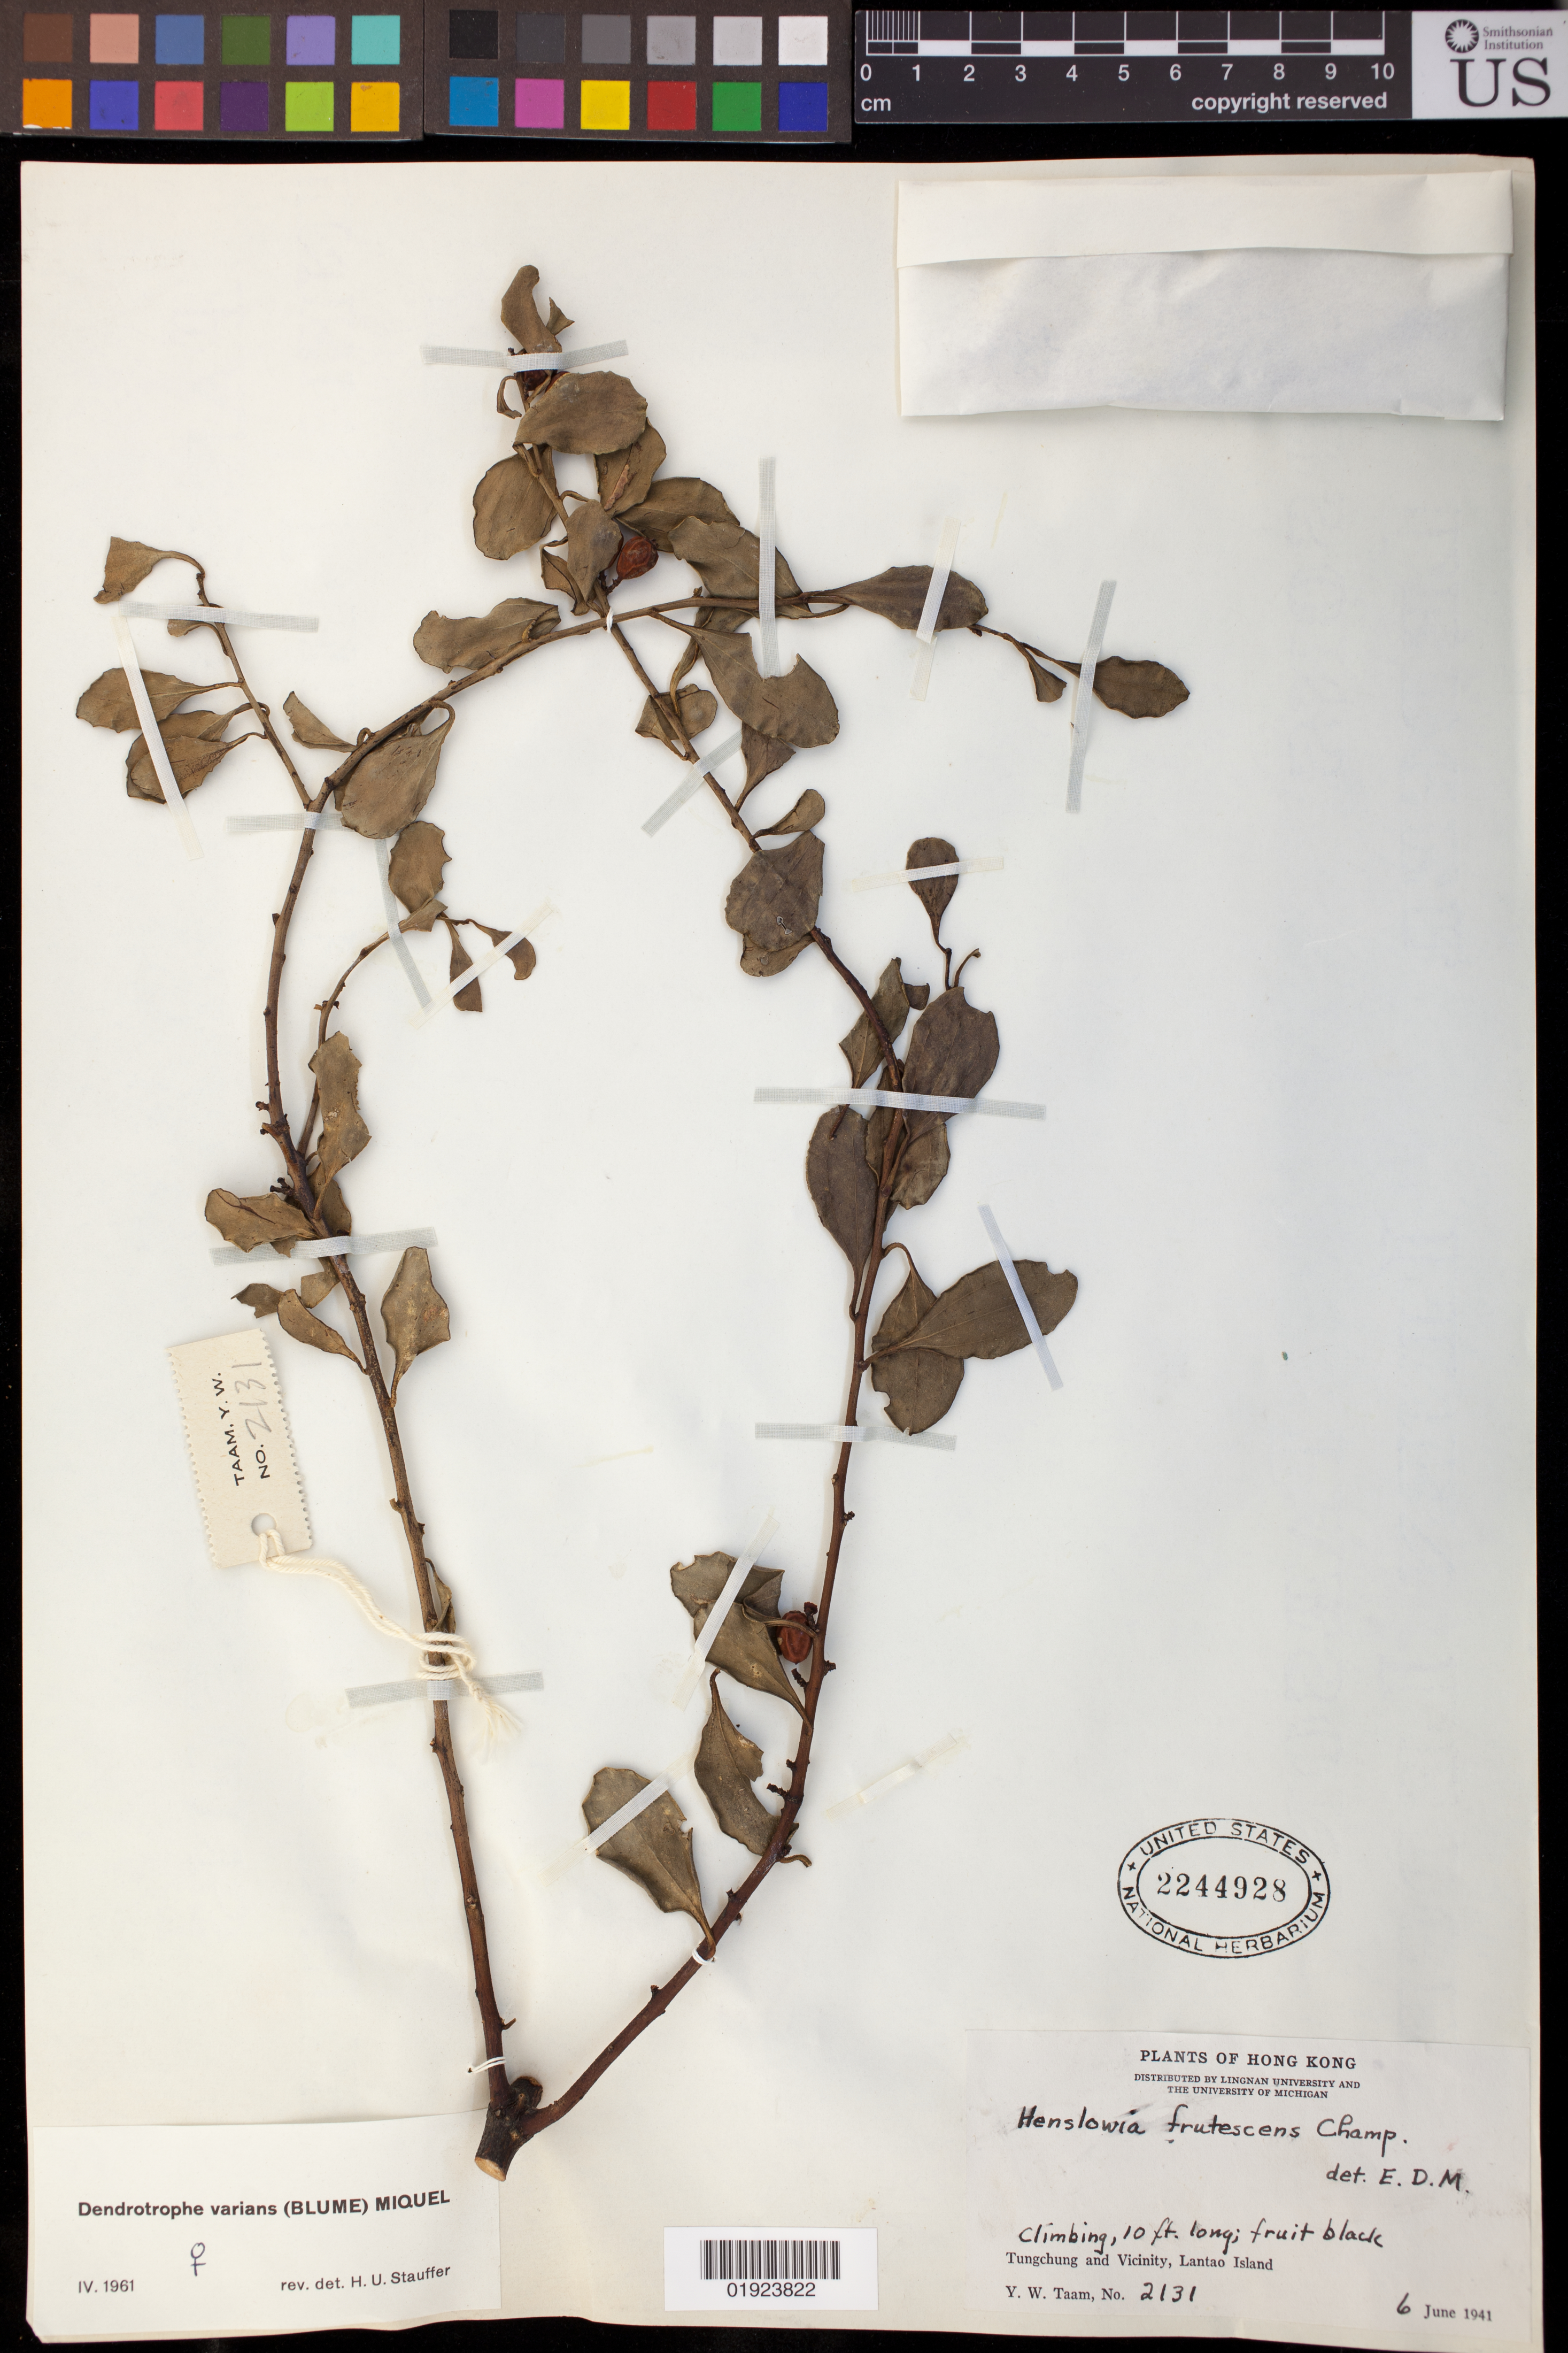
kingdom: Plantae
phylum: Tracheophyta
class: Magnoliopsida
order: Santalales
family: Amphorogynaceae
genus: Dendrotrophe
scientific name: Dendrotrophe varians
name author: (Blume) Miq.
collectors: Y. W. Taam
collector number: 2131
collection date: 1941-06-06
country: China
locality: Tungching and Vicinity, Lantao Island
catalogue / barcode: US 2244928